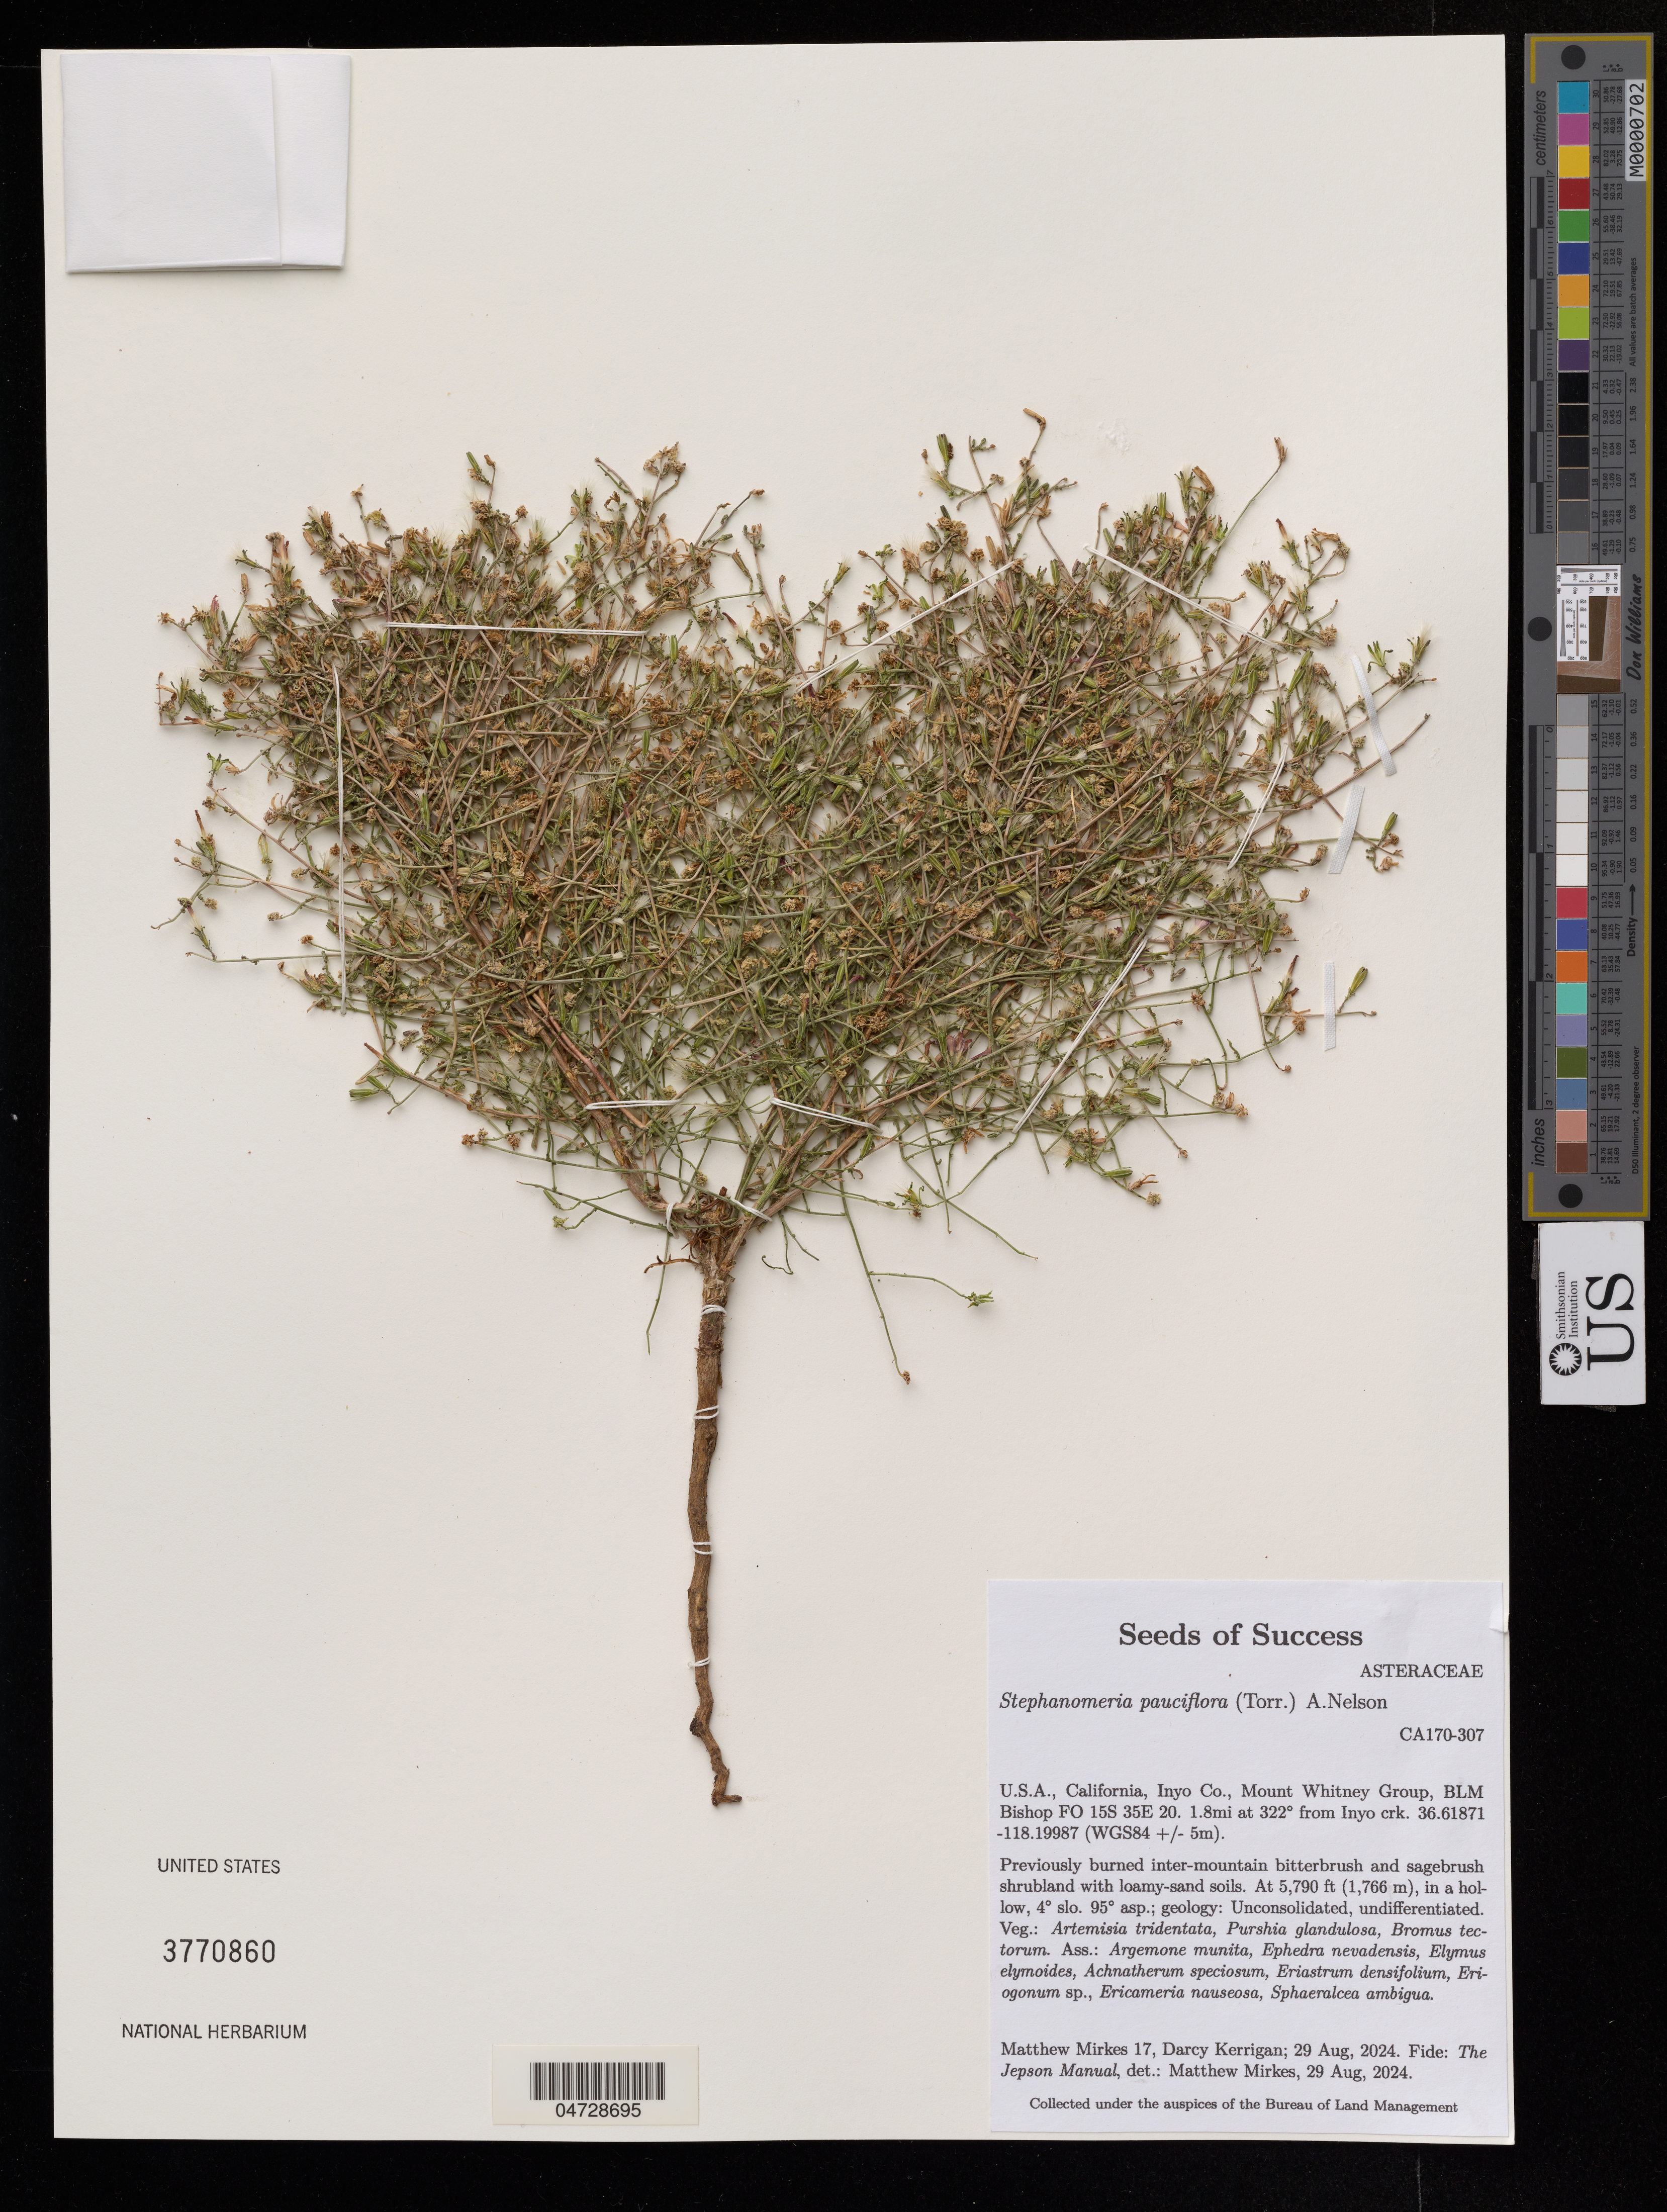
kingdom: Plantae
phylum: Tracheophyta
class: Magnoliopsida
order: Asterales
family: Asteraceae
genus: Stephanomeria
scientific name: Stephanomeria pauciflora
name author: (Torr.) A. Nelson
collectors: M. Mirkes & D. Kerrigan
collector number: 17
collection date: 2024-08-29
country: United States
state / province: California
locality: Inyo Co., Mount Whitney Group, 1.8mi.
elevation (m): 1765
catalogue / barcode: US 3770860